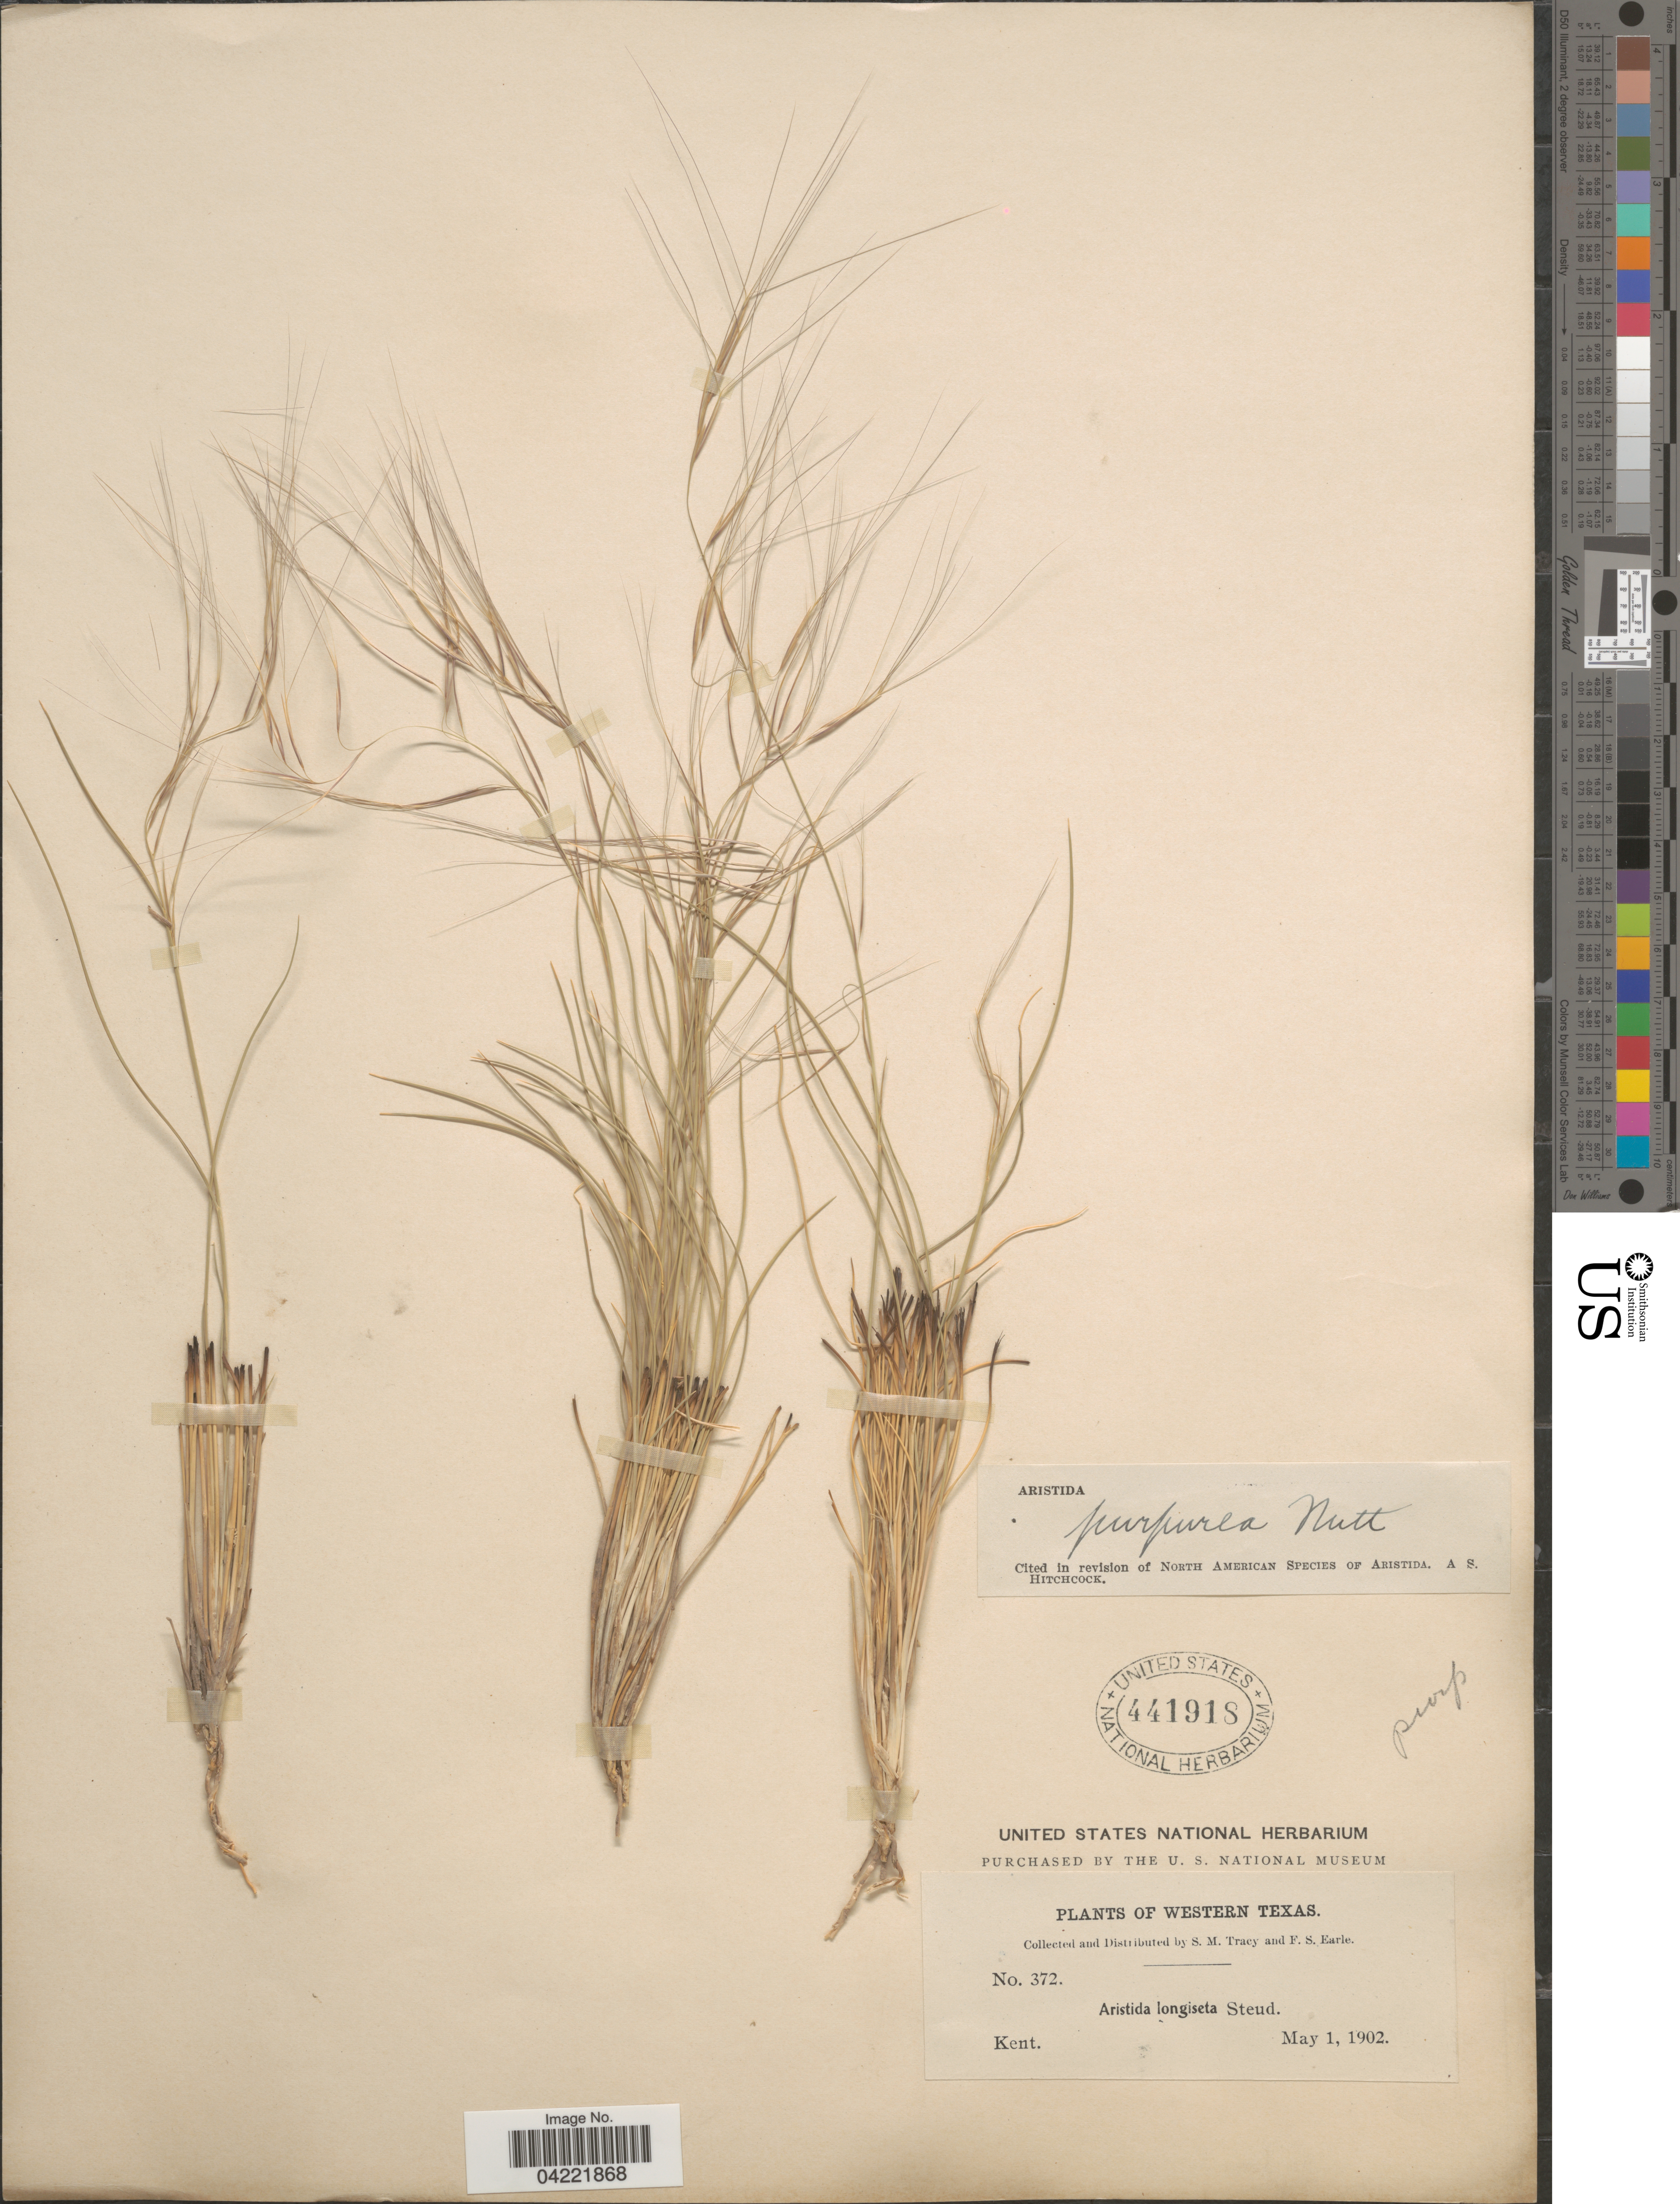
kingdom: Plantae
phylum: Tracheophyta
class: Liliopsida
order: Poales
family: Poaceae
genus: Aristida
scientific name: Aristida purpurea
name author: Nutt.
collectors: S. M. Tracy & F. S. Earle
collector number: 372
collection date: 1902-05-01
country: United States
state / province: Texas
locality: Western Texas. Kent.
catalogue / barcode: US 441918